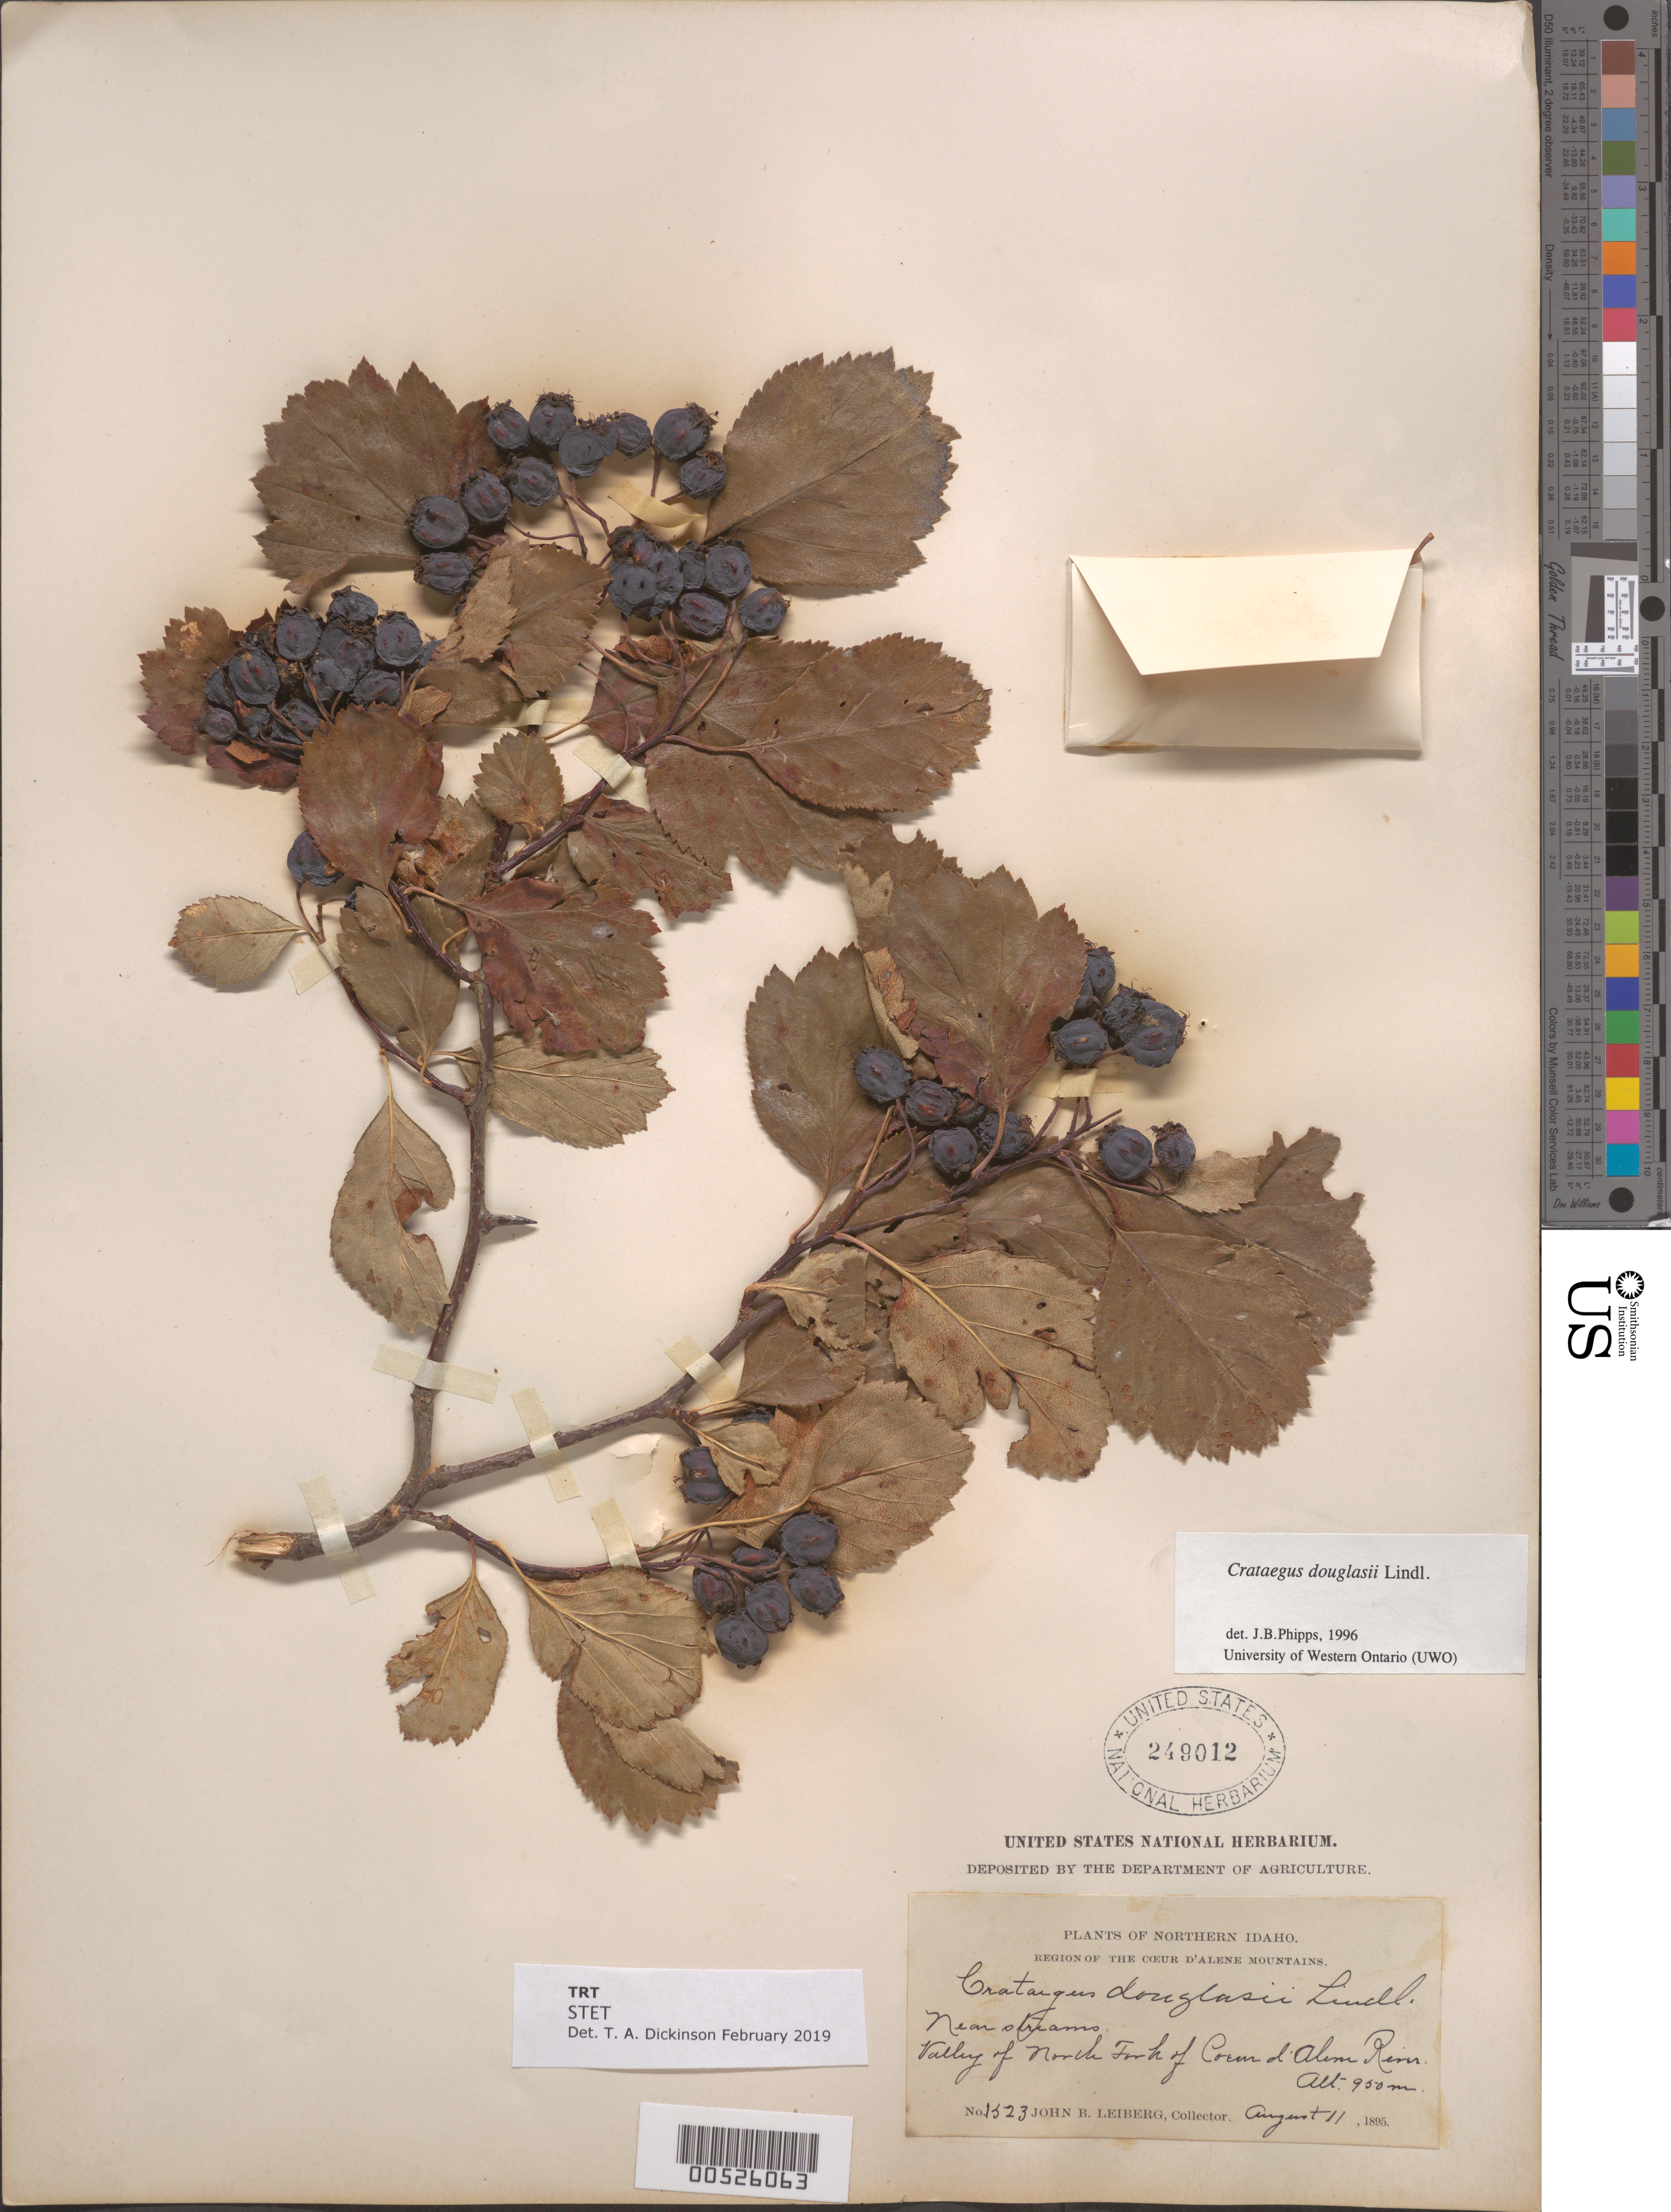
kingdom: Plantae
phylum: Tracheophyta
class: Magnoliopsida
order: Rosales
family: Rosaceae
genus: Crataegus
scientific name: Crataegus douglasii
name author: Lindl.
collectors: J. Lieberg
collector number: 1523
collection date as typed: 11 Aug 1895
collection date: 1895-08-11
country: United States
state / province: Idaho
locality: Valley of the North Fork of the Coeur d'Alene River, Coeur d'Alene Mtns.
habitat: Near streams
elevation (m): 950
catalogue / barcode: US 249012